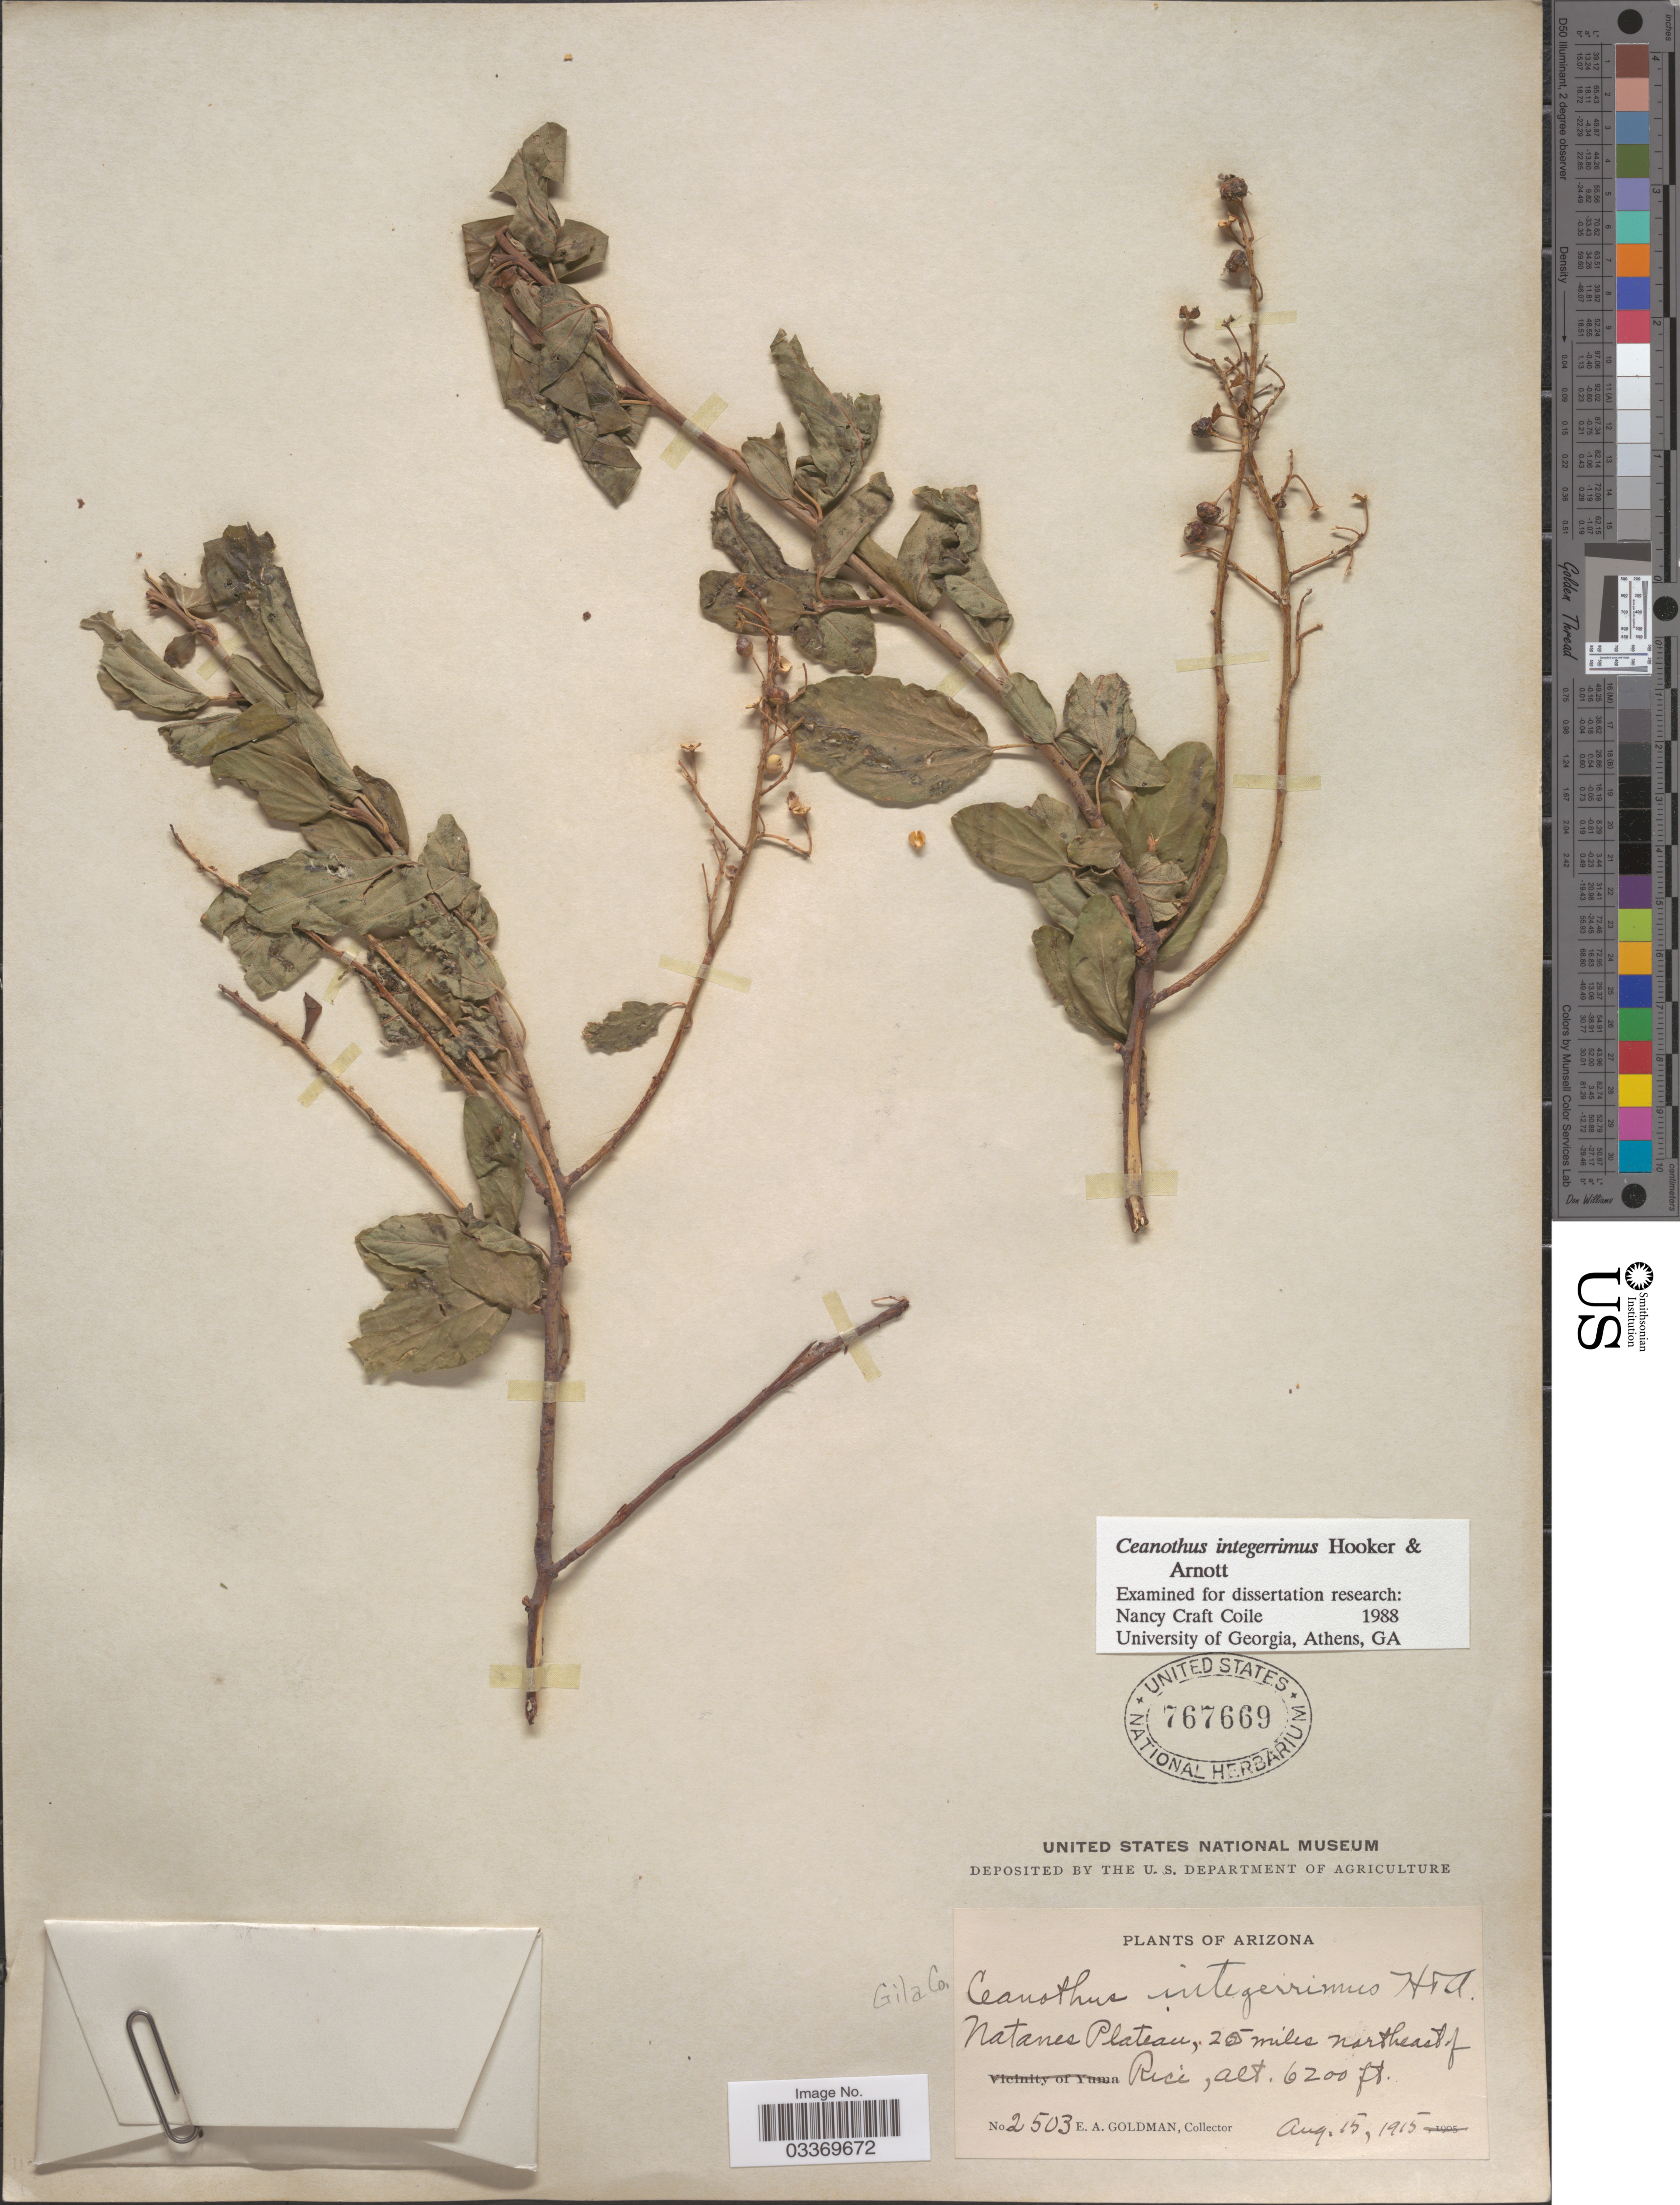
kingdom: Plantae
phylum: Tracheophyta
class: Magnoliopsida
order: Rosales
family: Rhamnaceae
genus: Ceanothus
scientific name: Ceanothus integerrimus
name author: Hook. & Arn.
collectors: E. A. Goldman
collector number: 2503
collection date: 1915-08-15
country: United States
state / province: Arizona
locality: Gila Co. Natanes Plateau, 20 miles northeast of Rice.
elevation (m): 1890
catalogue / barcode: US 767669